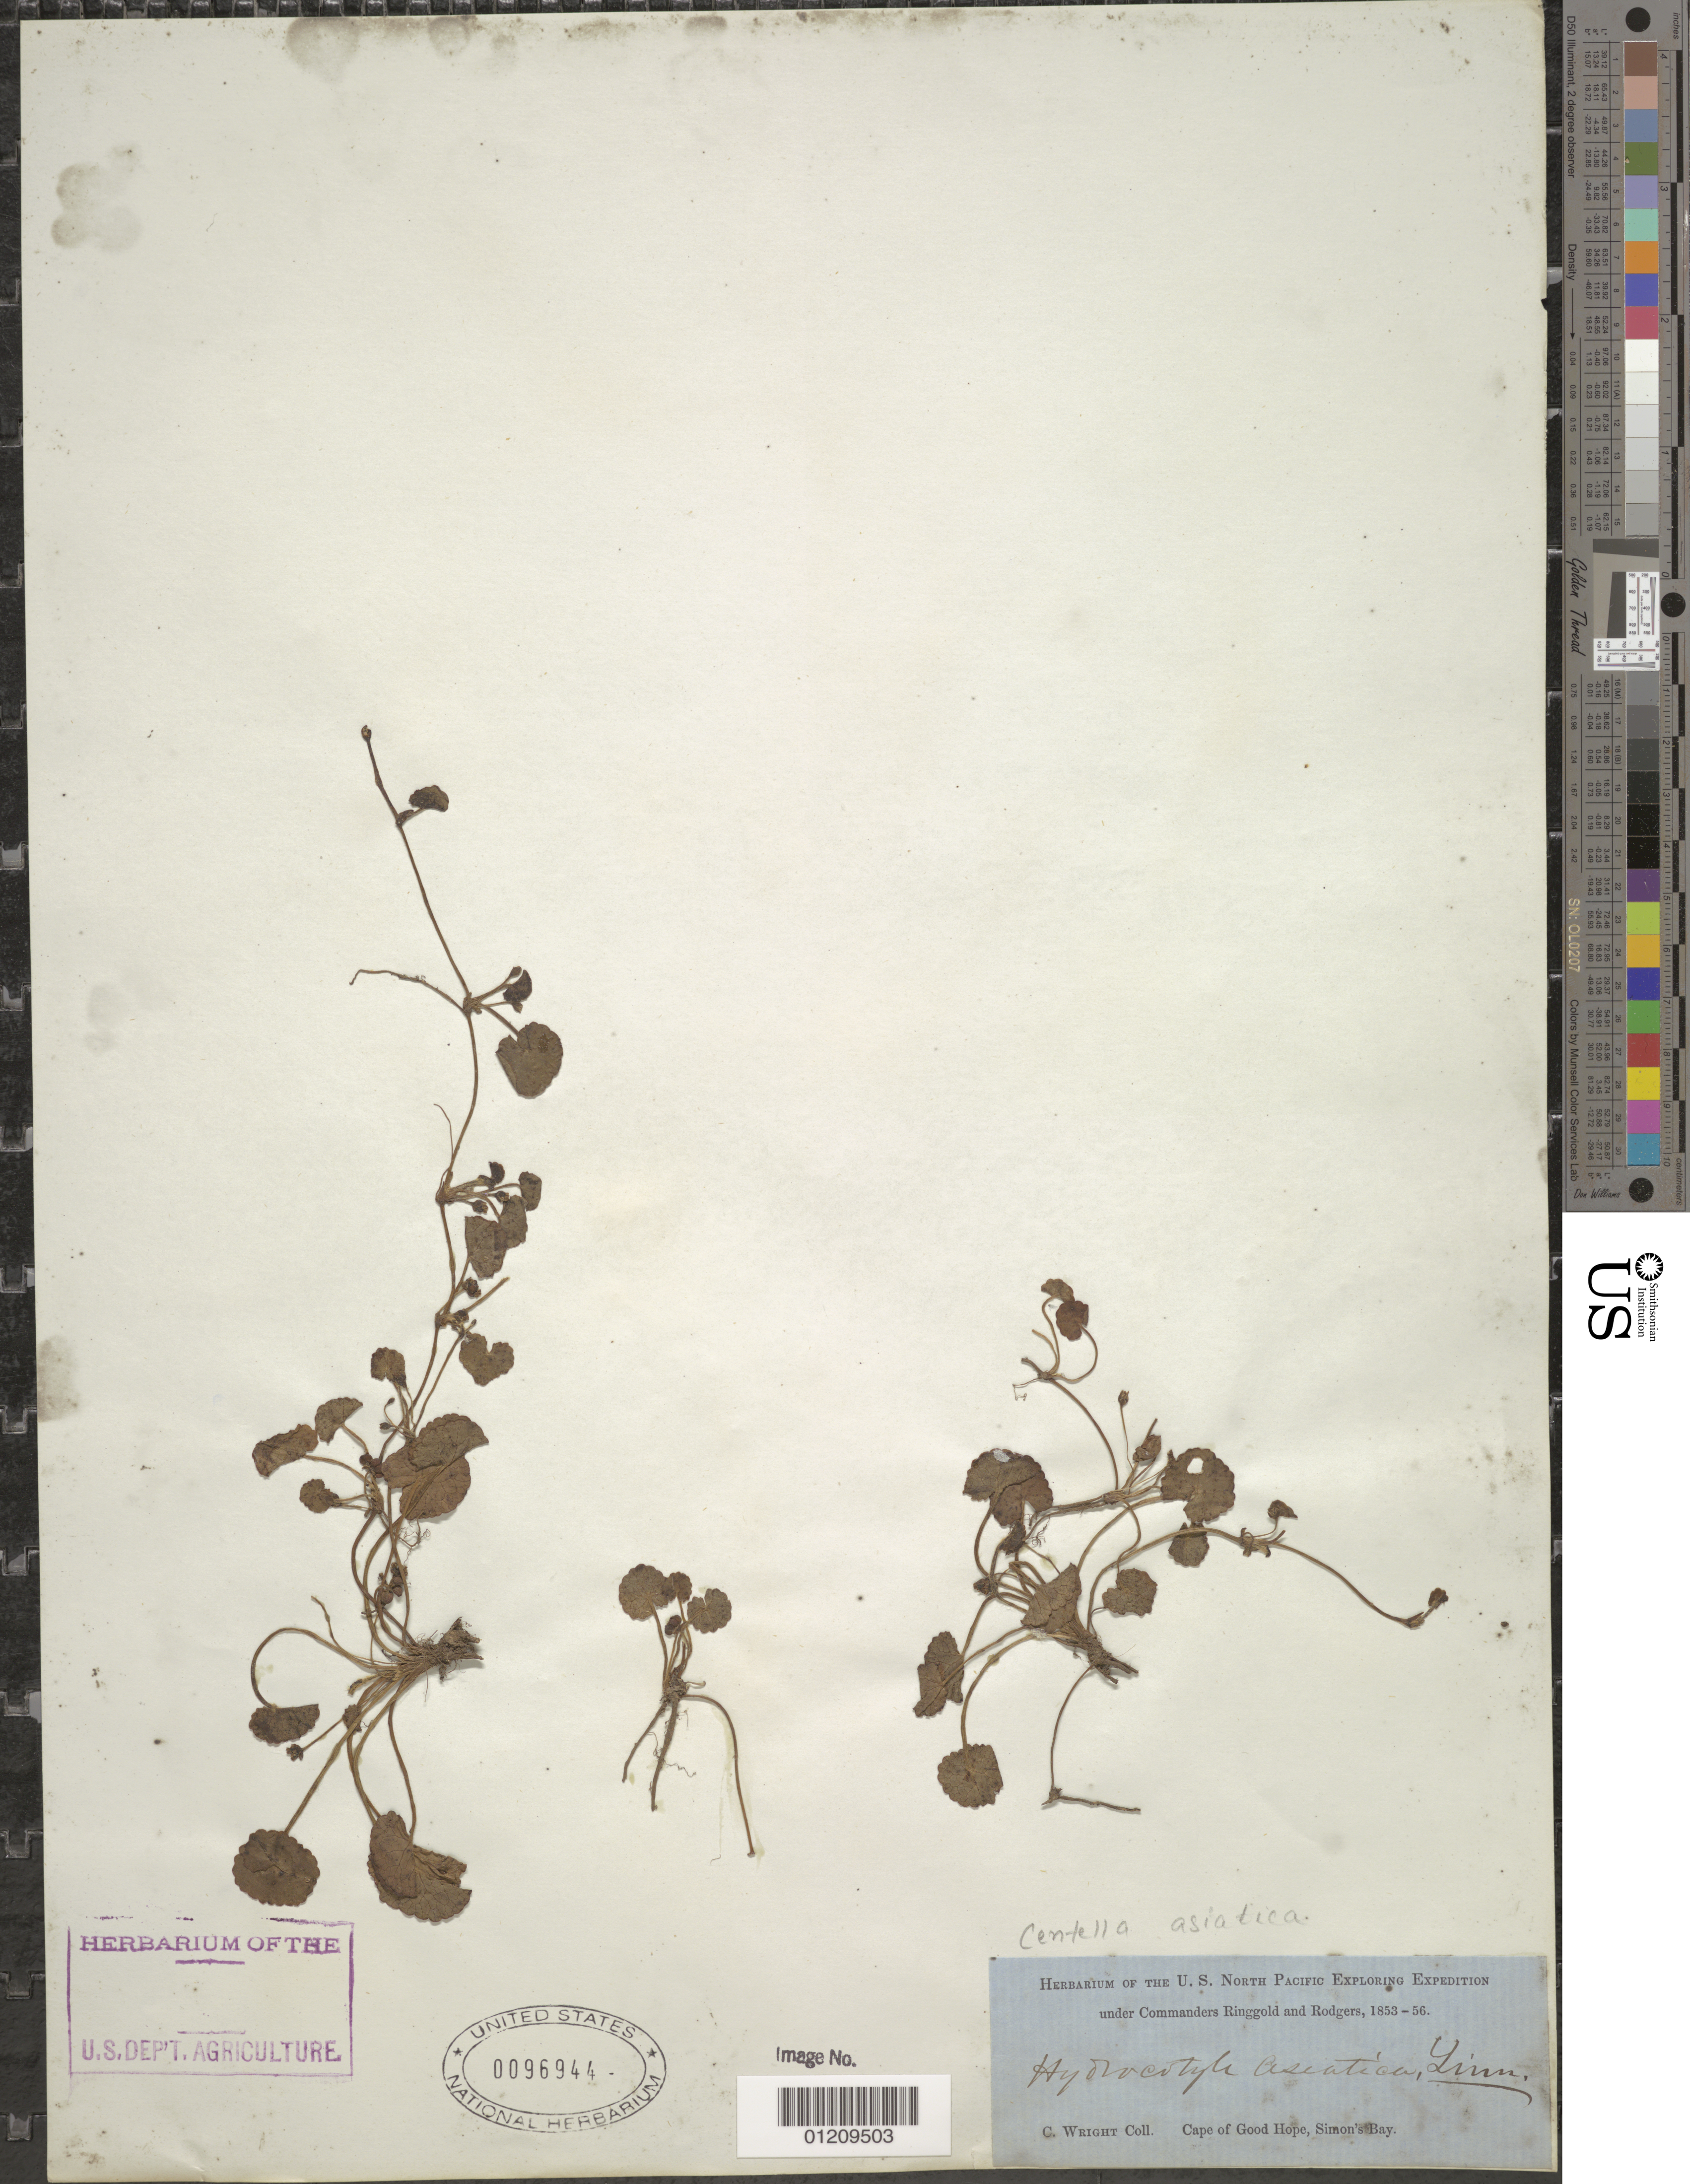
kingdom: Plantae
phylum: Tracheophyta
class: Magnoliopsida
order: Apiales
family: Apiaceae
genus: Centella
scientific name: Centella asiatica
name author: (L.) Urb.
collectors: C. Wright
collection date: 1853/1856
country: South Africa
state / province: Western Cape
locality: Cape of Good Hope, Simon's Bay.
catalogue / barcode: US 96944